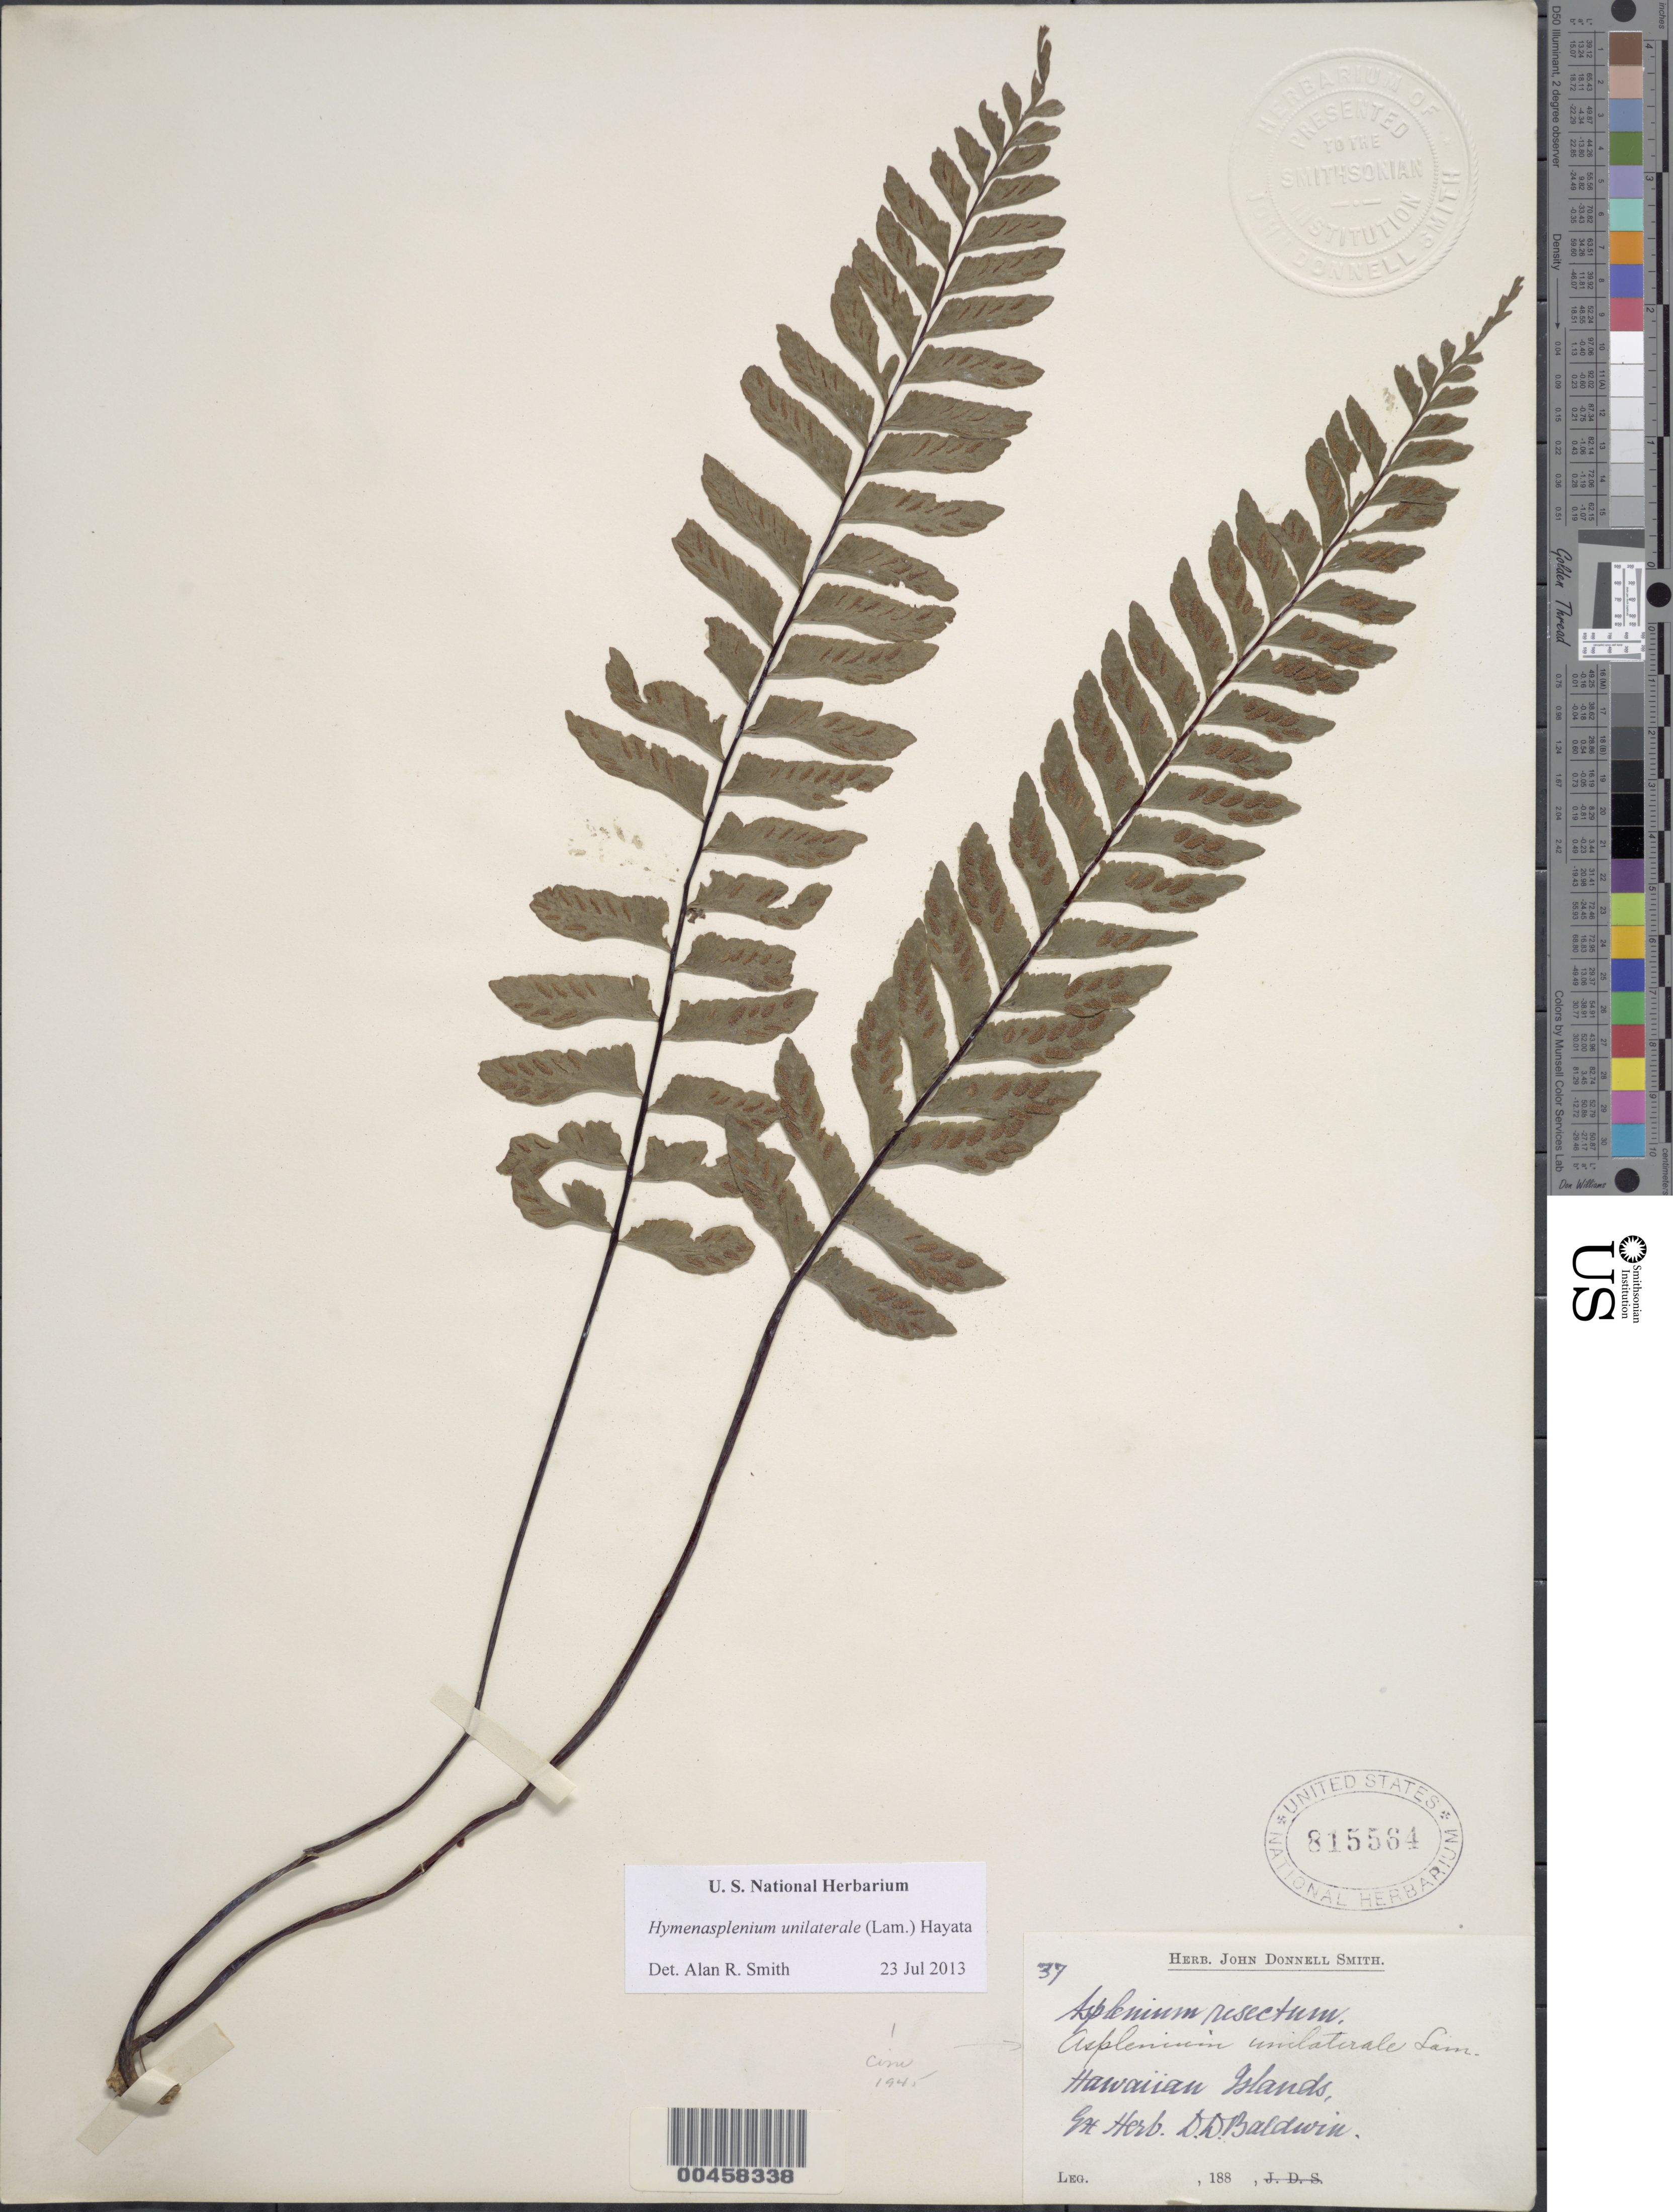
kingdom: Plantae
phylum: Tracheophyta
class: Polypodiopsida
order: Polypodiales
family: Aspleniaceae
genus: Hymenasplenium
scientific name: Hymenasplenium unilaterale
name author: (Lam.) Hayata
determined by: Smith, Alan R., (UC)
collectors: D. Baldwin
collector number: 37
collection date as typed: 188-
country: United States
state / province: Hawaii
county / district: Hawaii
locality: Hawaiian Islands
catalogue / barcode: US 815564